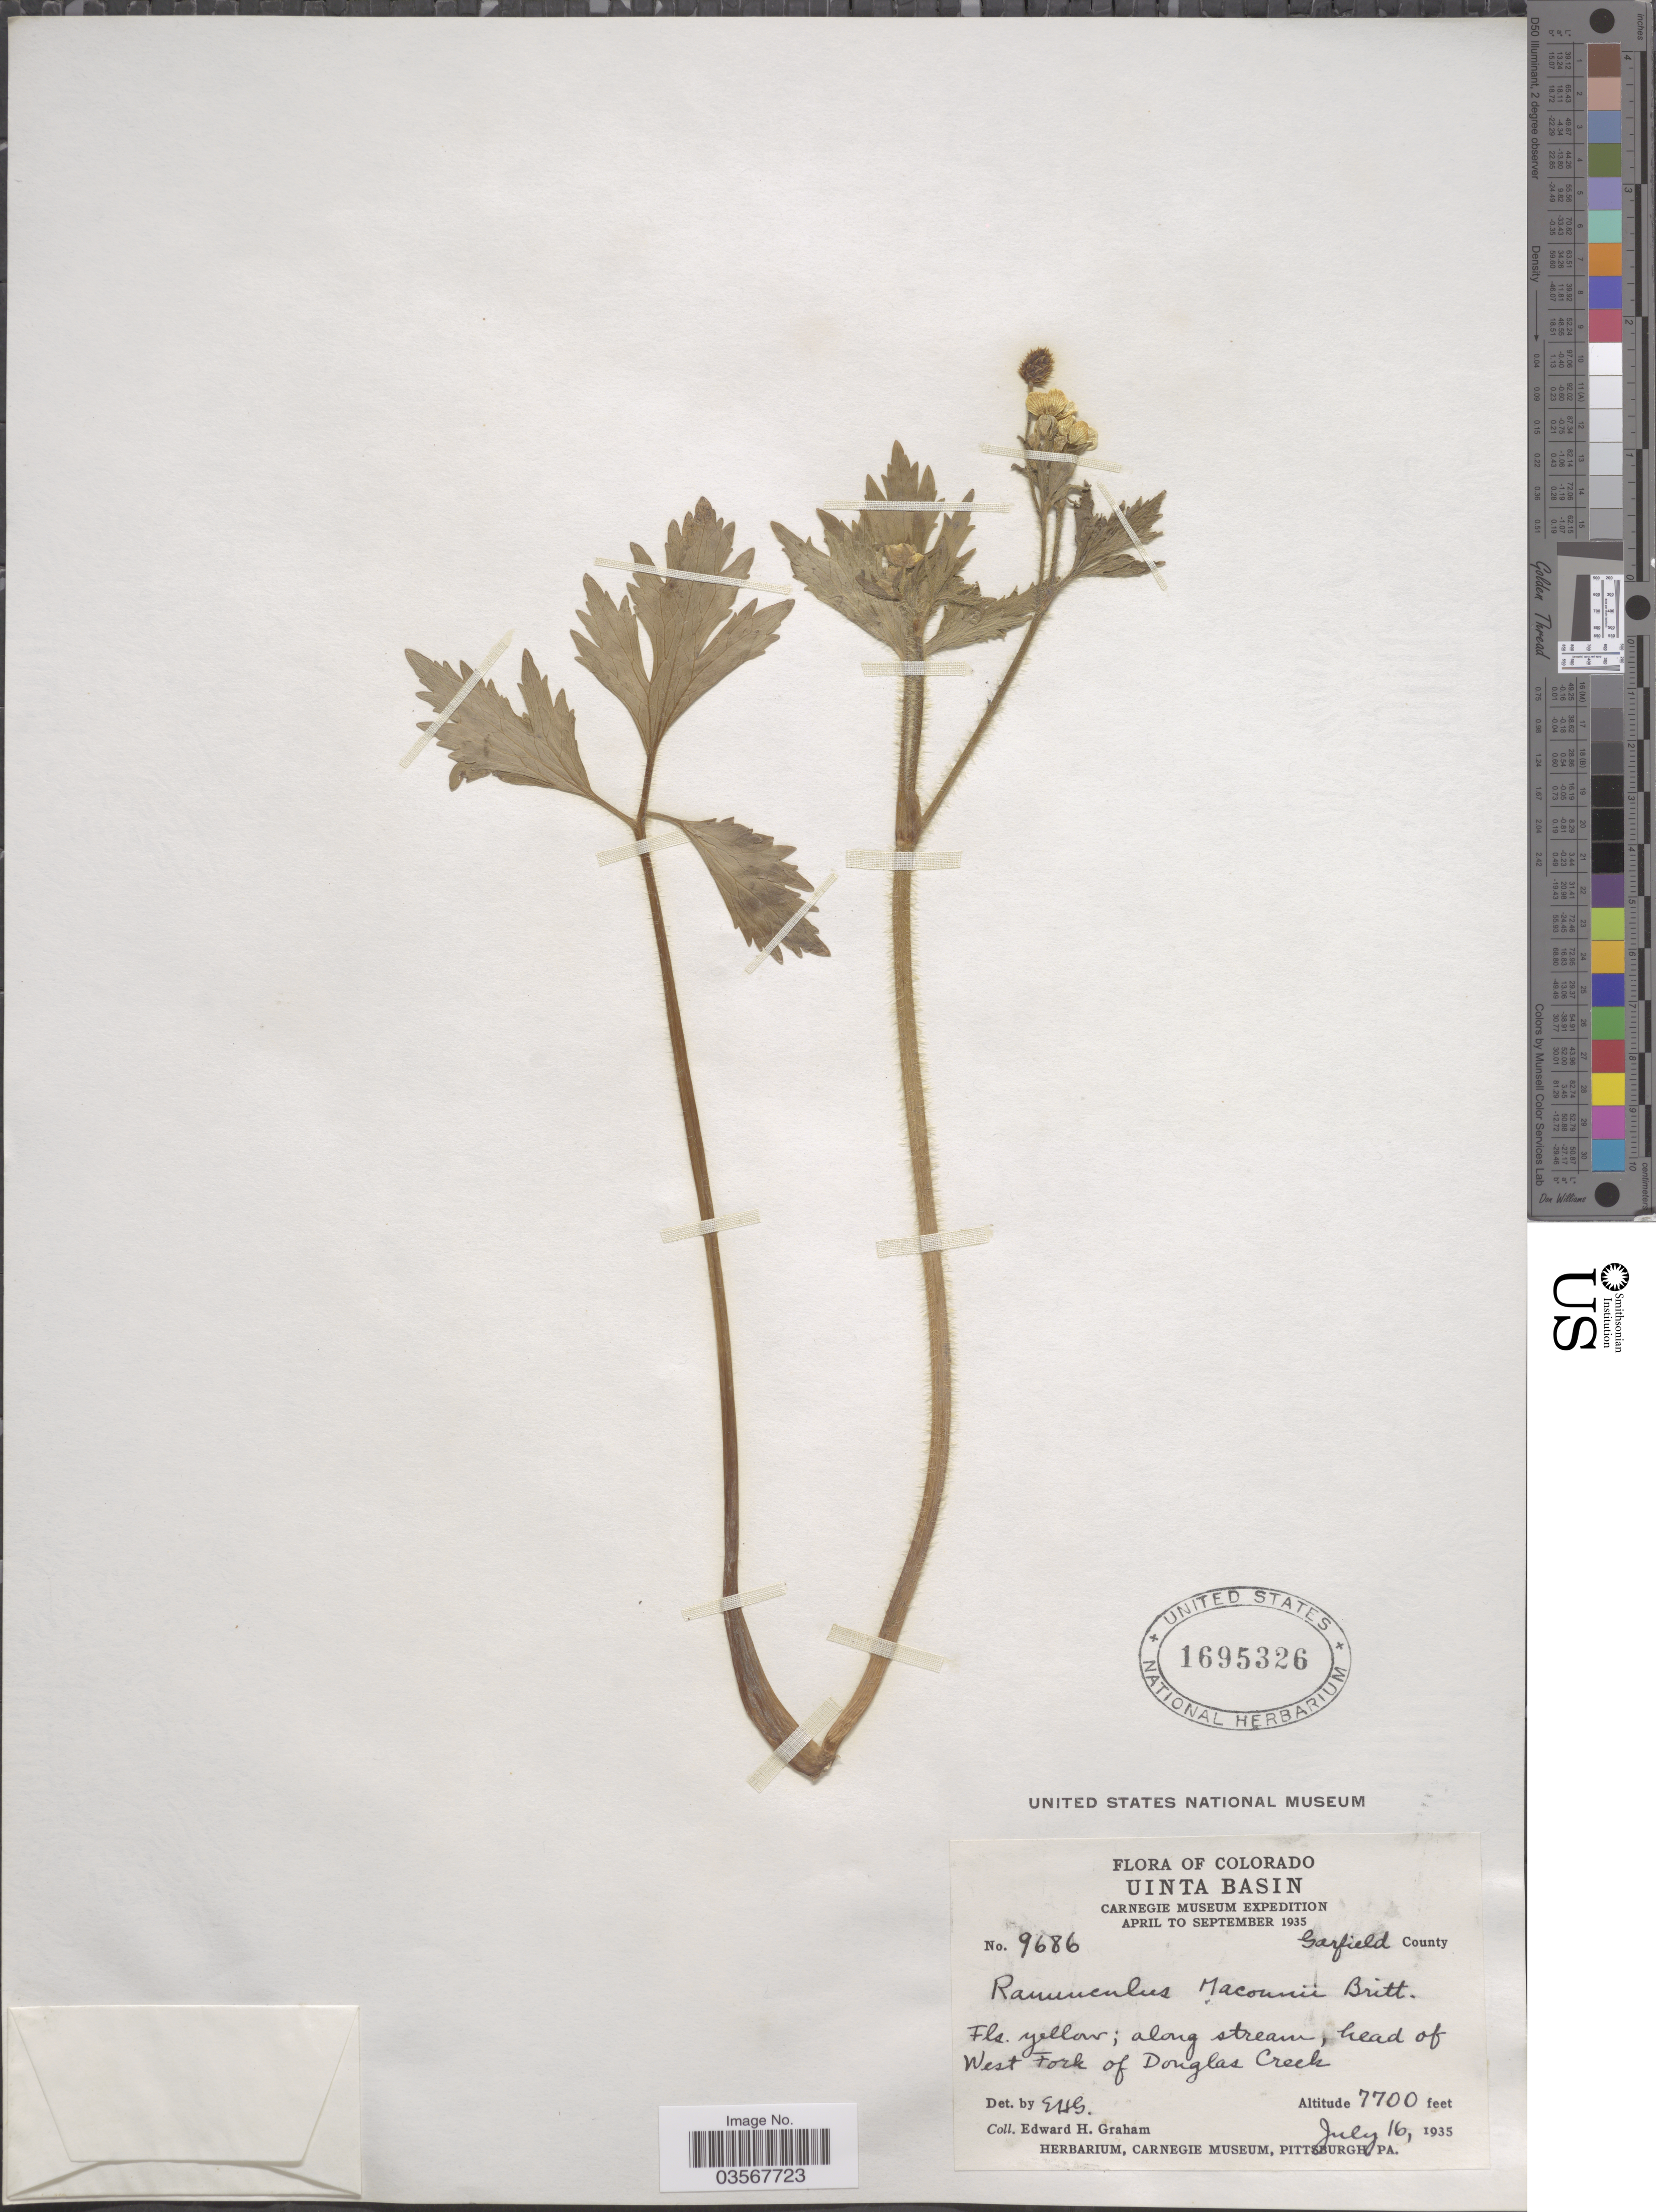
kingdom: Plantae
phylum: Tracheophyta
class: Magnoliopsida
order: Ranunculales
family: Ranunculaceae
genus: Ranunculus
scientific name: Ranunculus macounii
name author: Britton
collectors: E. H. Graham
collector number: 9686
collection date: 1935-07-16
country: United States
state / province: Colorado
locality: Uinta Basin. Garfield County. Along stream, head of West Fork of Douglas Creek.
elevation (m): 2347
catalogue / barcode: US 1695326